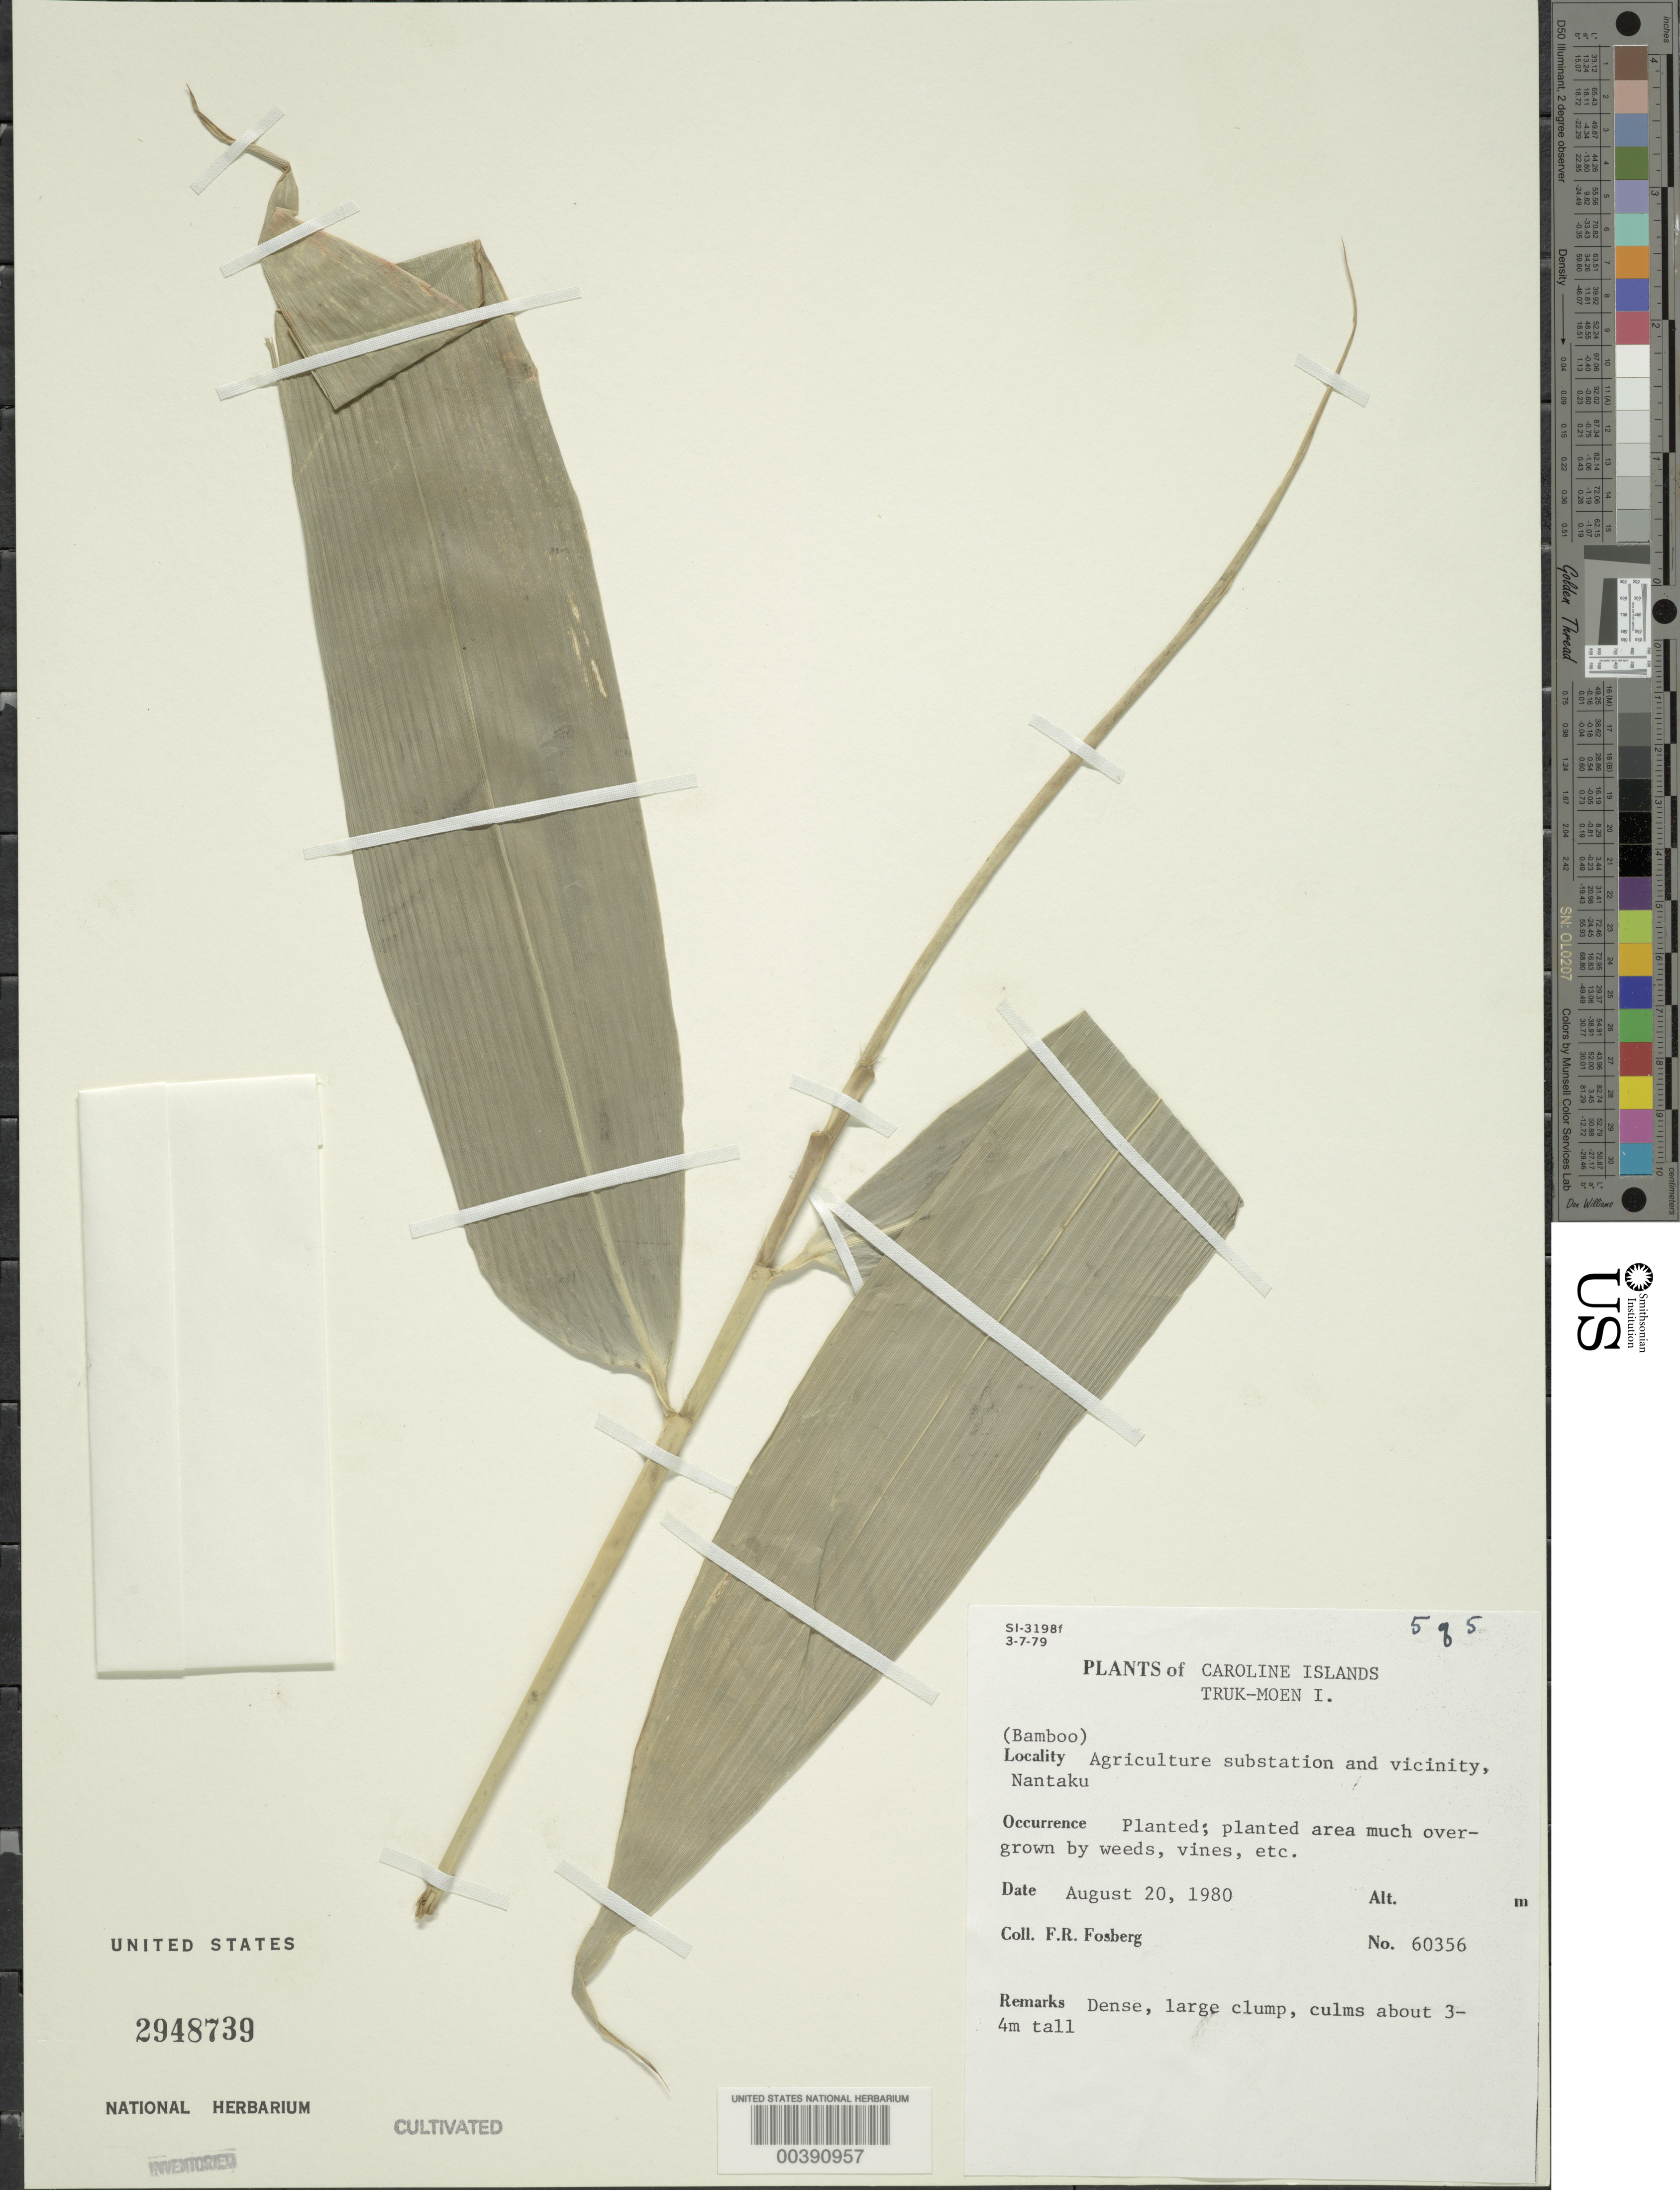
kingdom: Plantae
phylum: Tracheophyta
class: Liliopsida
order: Poales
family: Poaceae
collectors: F. R. Fosberg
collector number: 60356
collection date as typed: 20 Aug 1980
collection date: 1980-08-20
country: Micronesia, Federated States of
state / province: Truk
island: Moen [Wono]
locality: Agric. substation, moen i. [moen i. = weno i.]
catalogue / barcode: US 2948739